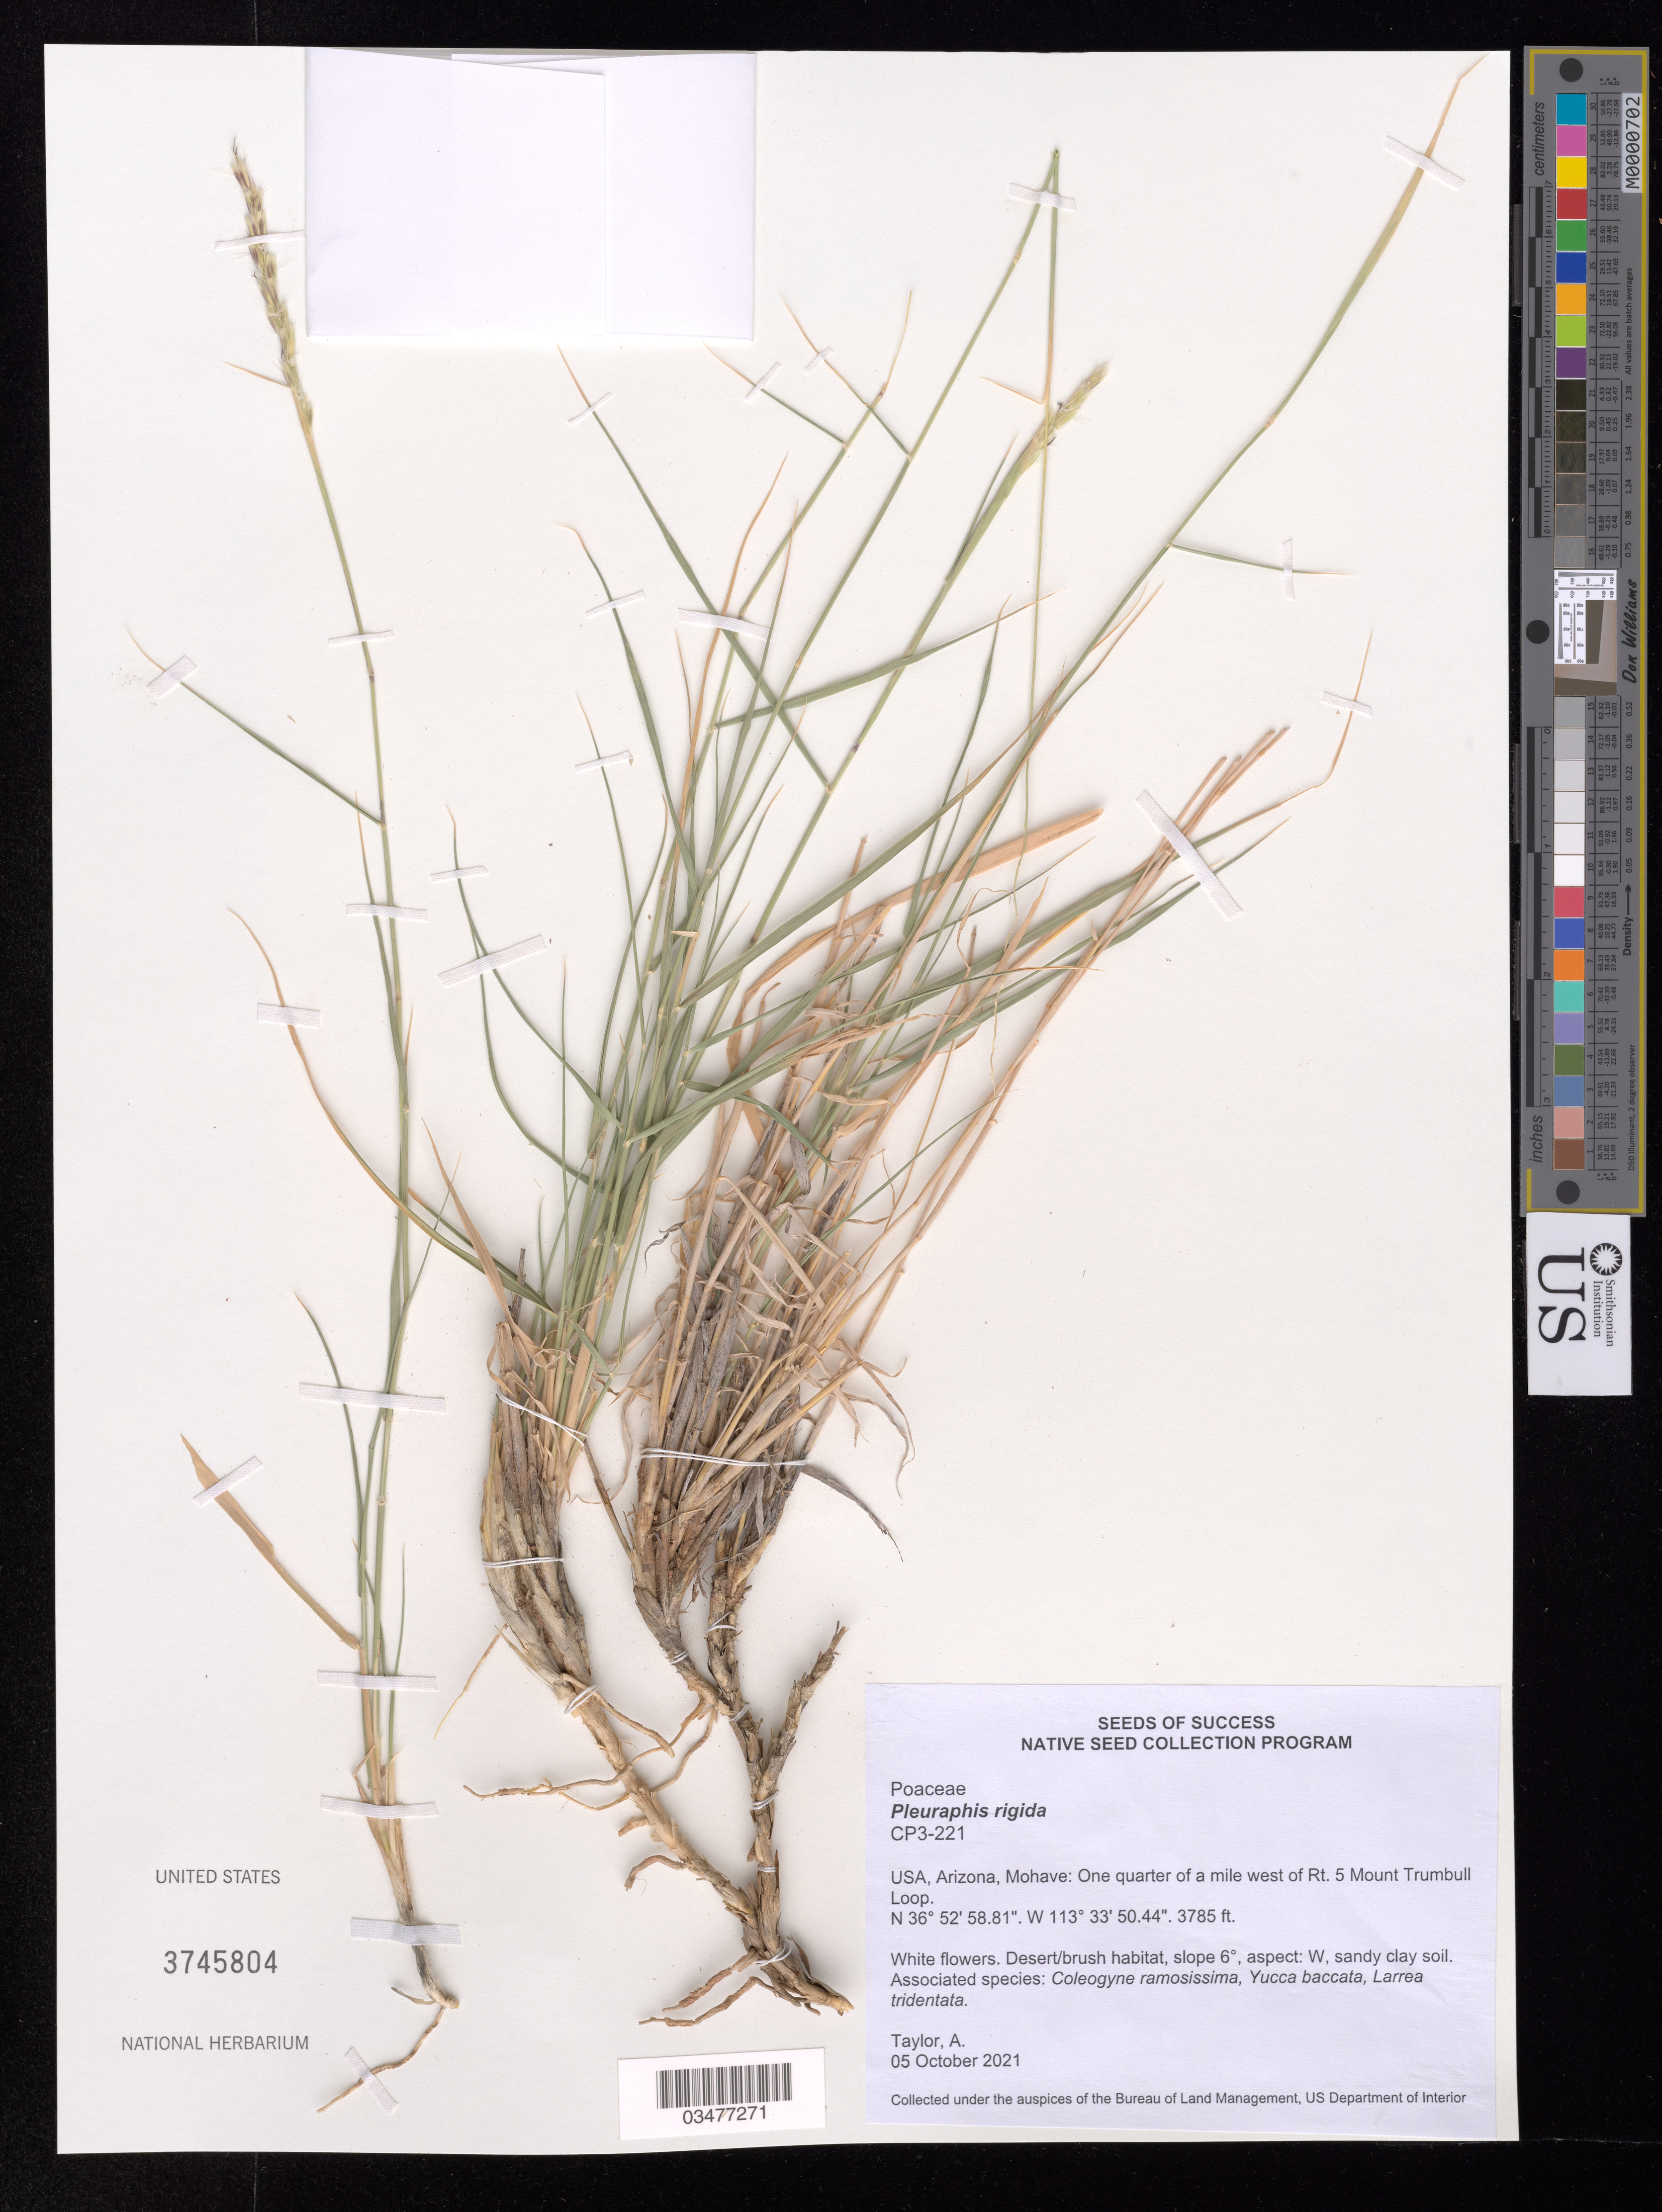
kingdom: Plantae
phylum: Tracheophyta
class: Liliopsida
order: Poales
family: Poaceae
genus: Pleuraphis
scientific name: Pleuraphis rigida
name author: Thurb. in S. Watson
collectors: A. Taylor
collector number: CP3-221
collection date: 2021-10-05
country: United States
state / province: Arizona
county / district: Mohave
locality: One quarter of a mile W of Rt 5 Mount Trumbull Loop.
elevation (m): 1154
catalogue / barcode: US 3745804